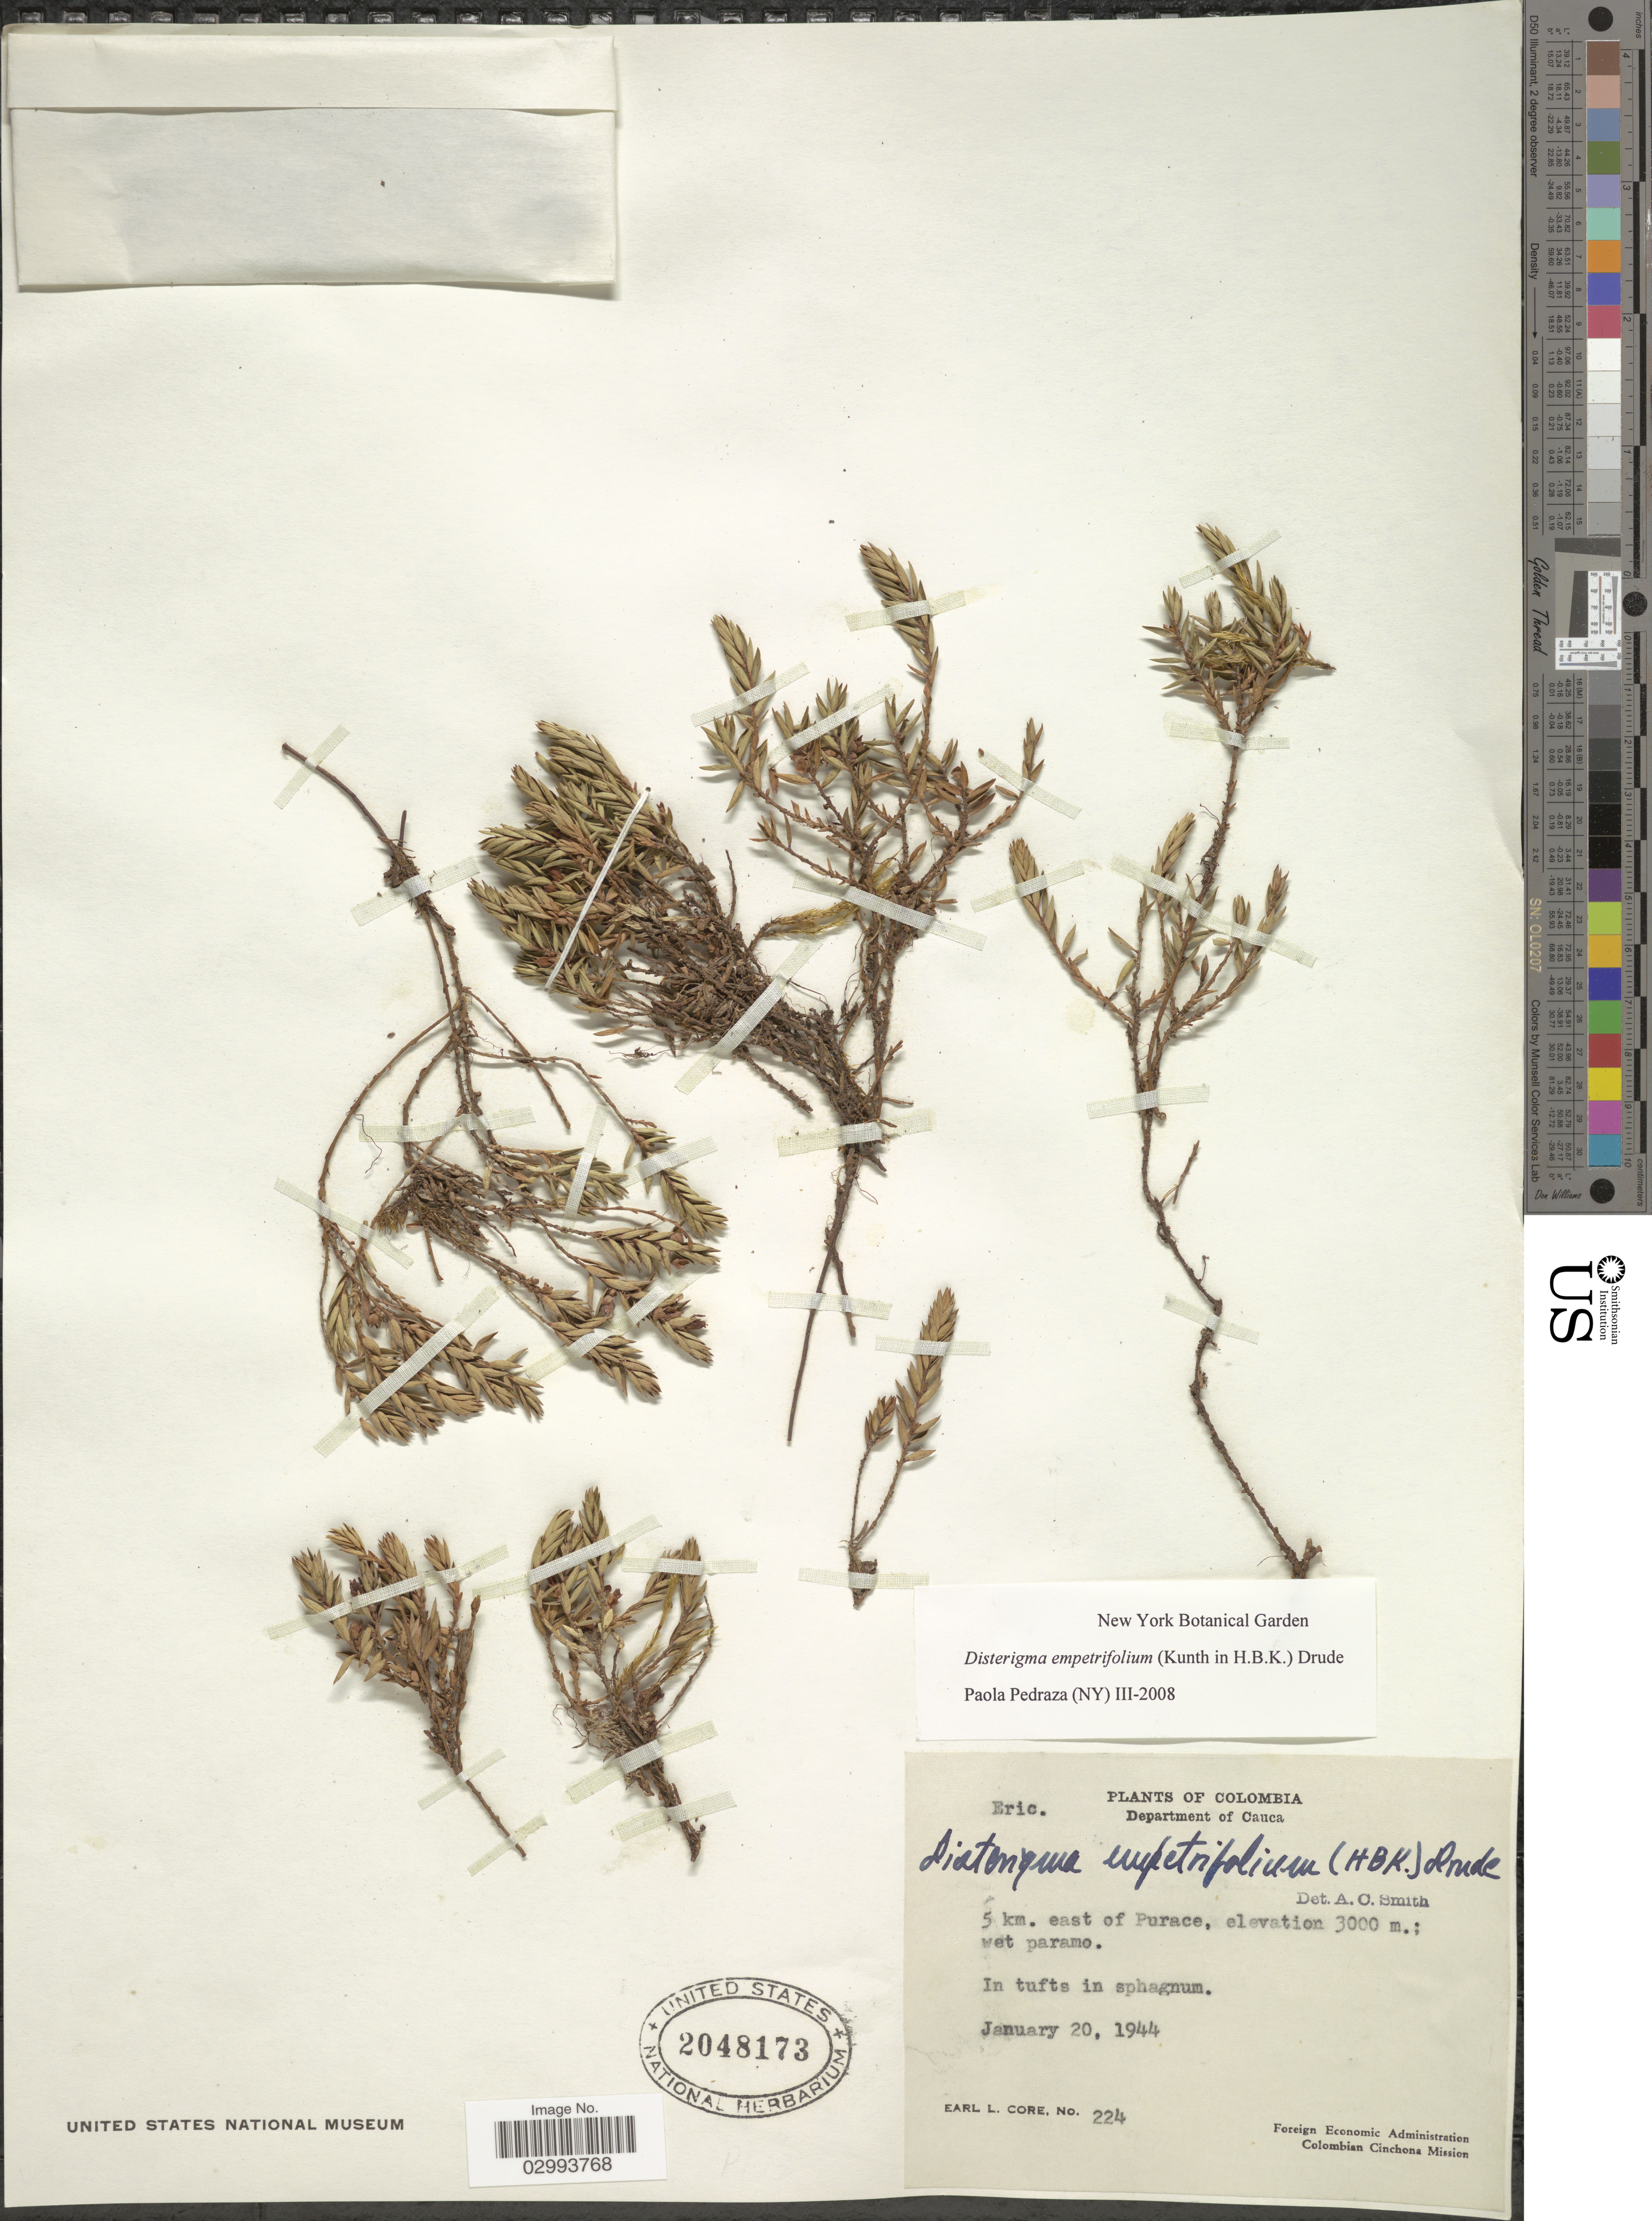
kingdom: Plantae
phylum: Tracheophyta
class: Magnoliopsida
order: Ericales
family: Ericaceae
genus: Disterigma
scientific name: Disterigma empetrifolium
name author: (Kunth) Drude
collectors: E. L. Core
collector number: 224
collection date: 1944-01-20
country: Colombia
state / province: Cauca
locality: Department of Cauca, 5 km. east of Purace.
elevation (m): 3000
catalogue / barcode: US 2048173